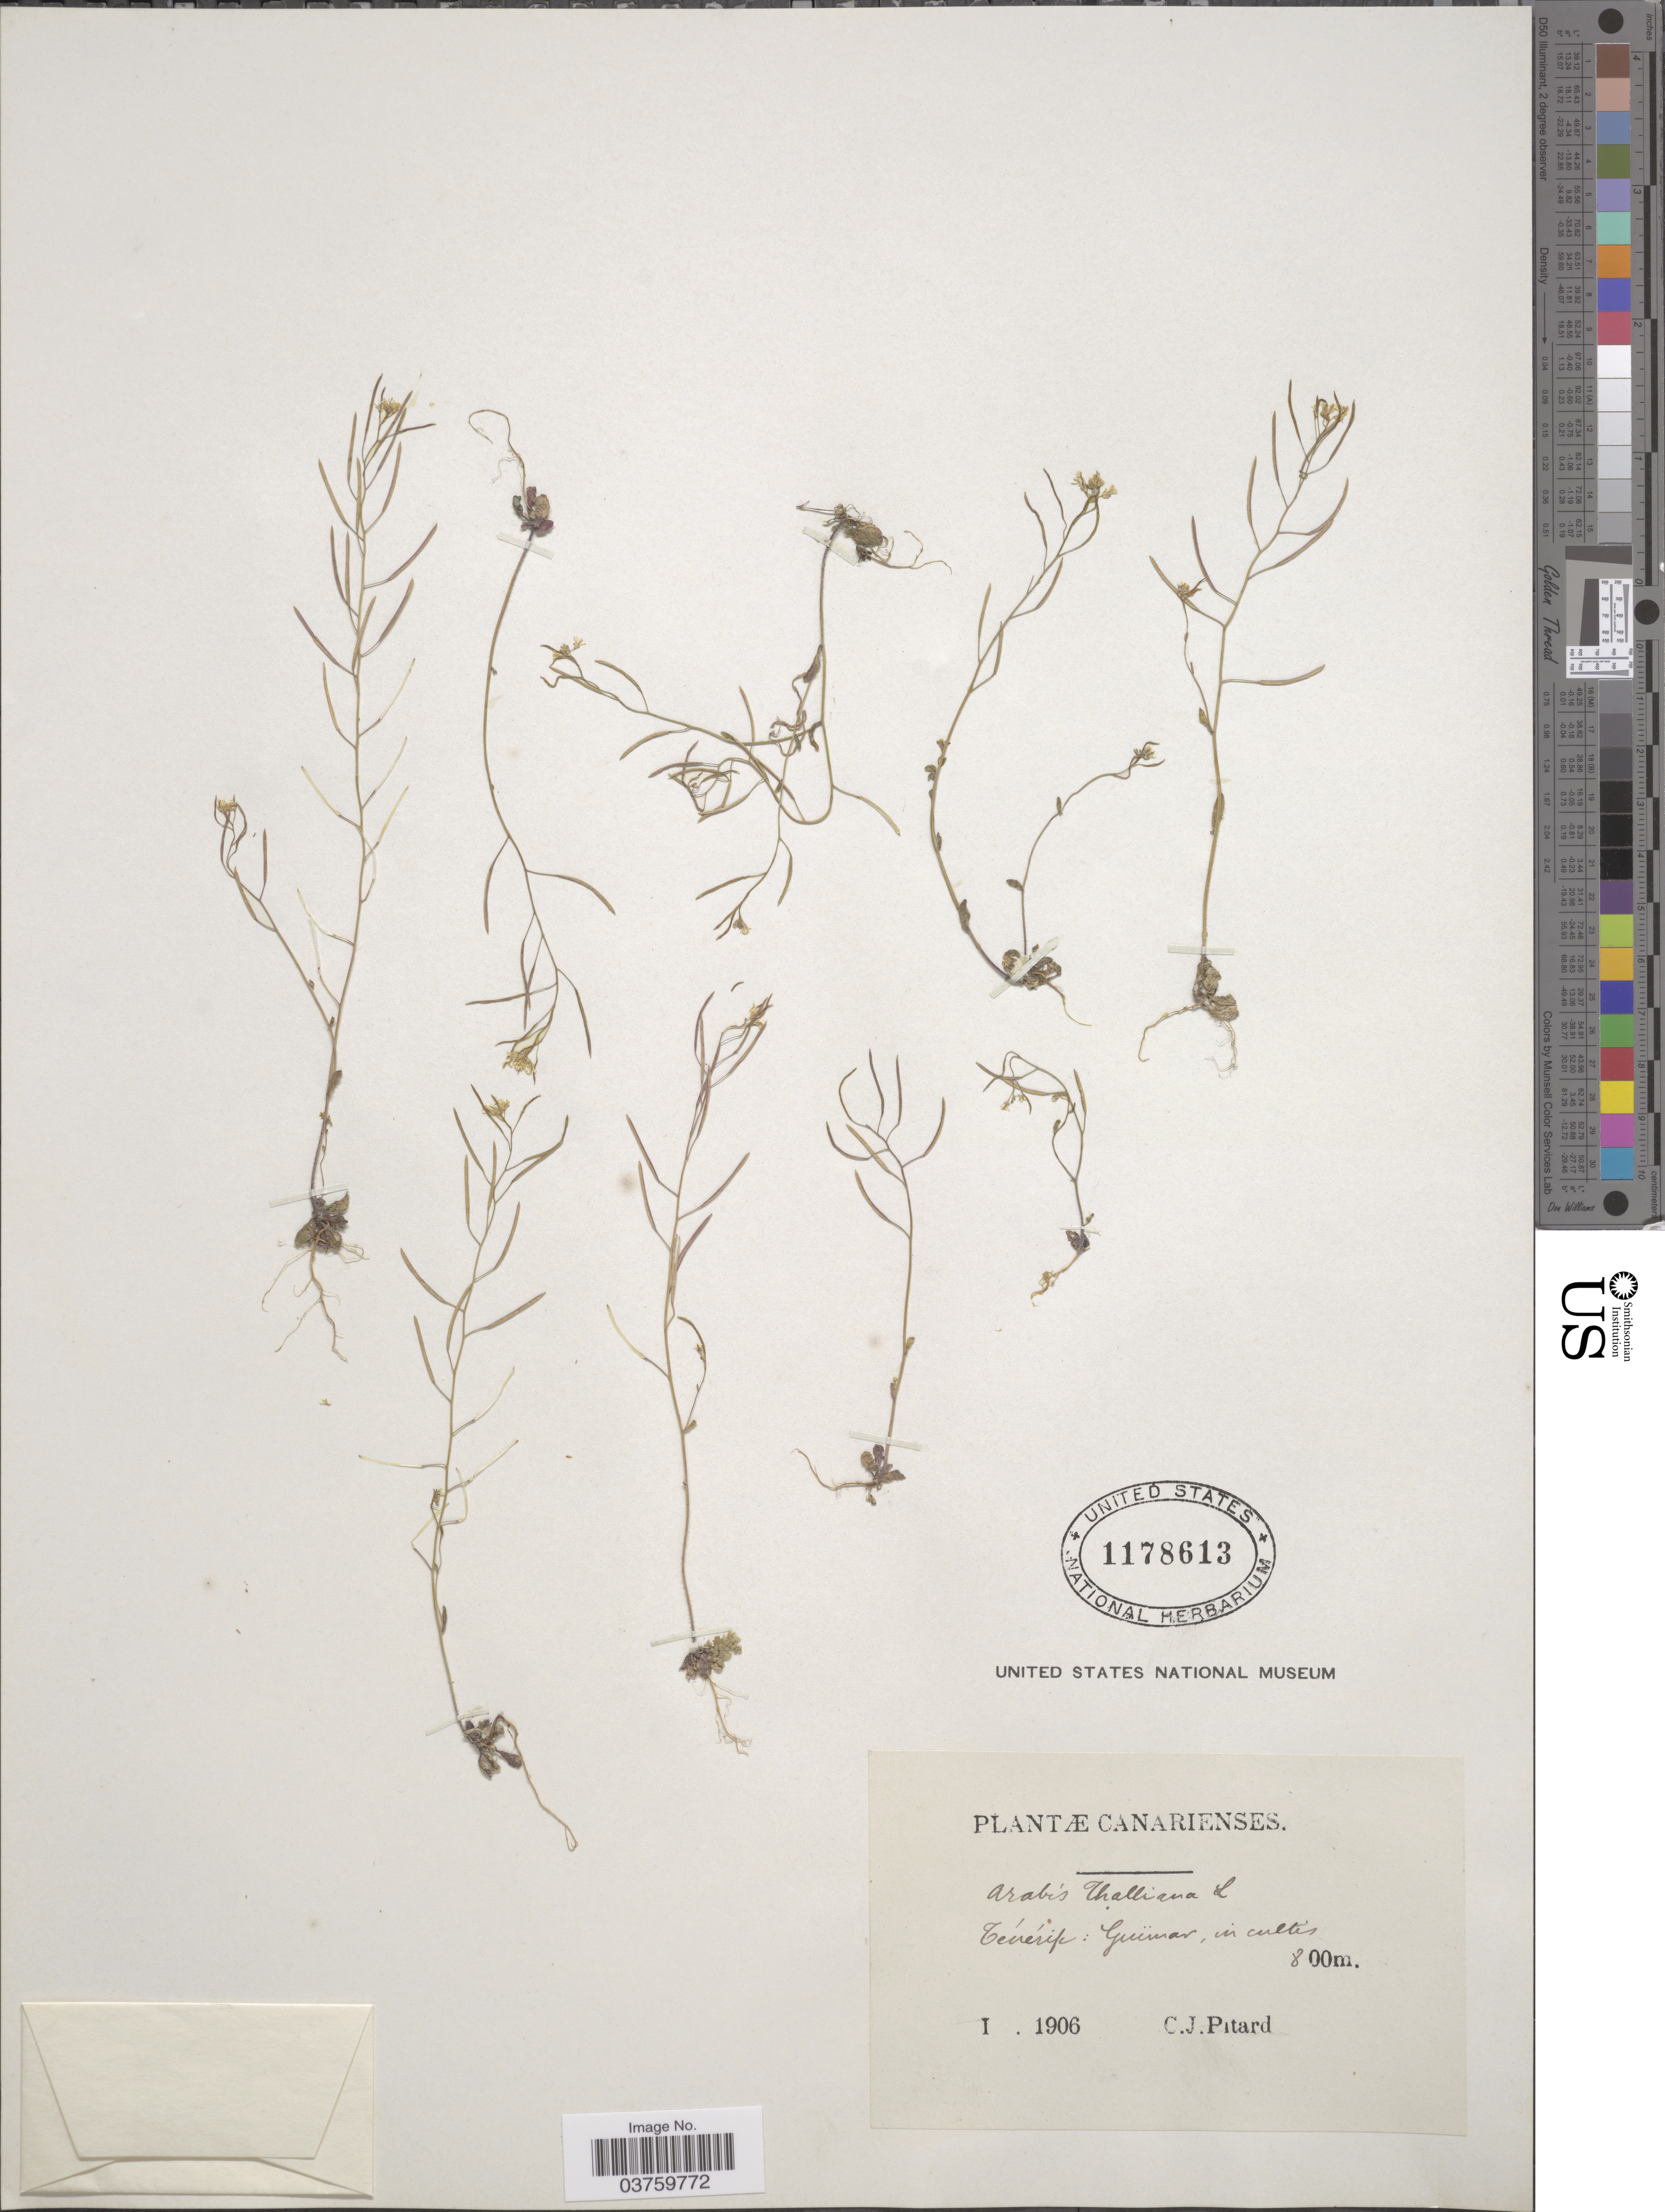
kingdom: Plantae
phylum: Tracheophyta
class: Magnoliopsida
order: Brassicales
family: Brassicaceae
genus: Arabis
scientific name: Arabis thaliana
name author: L.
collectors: C. Pitard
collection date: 1906-01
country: Spain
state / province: Canarias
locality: Canarienses. Ténérife: Guïmar, in cultes.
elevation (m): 800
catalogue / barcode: US 1178613